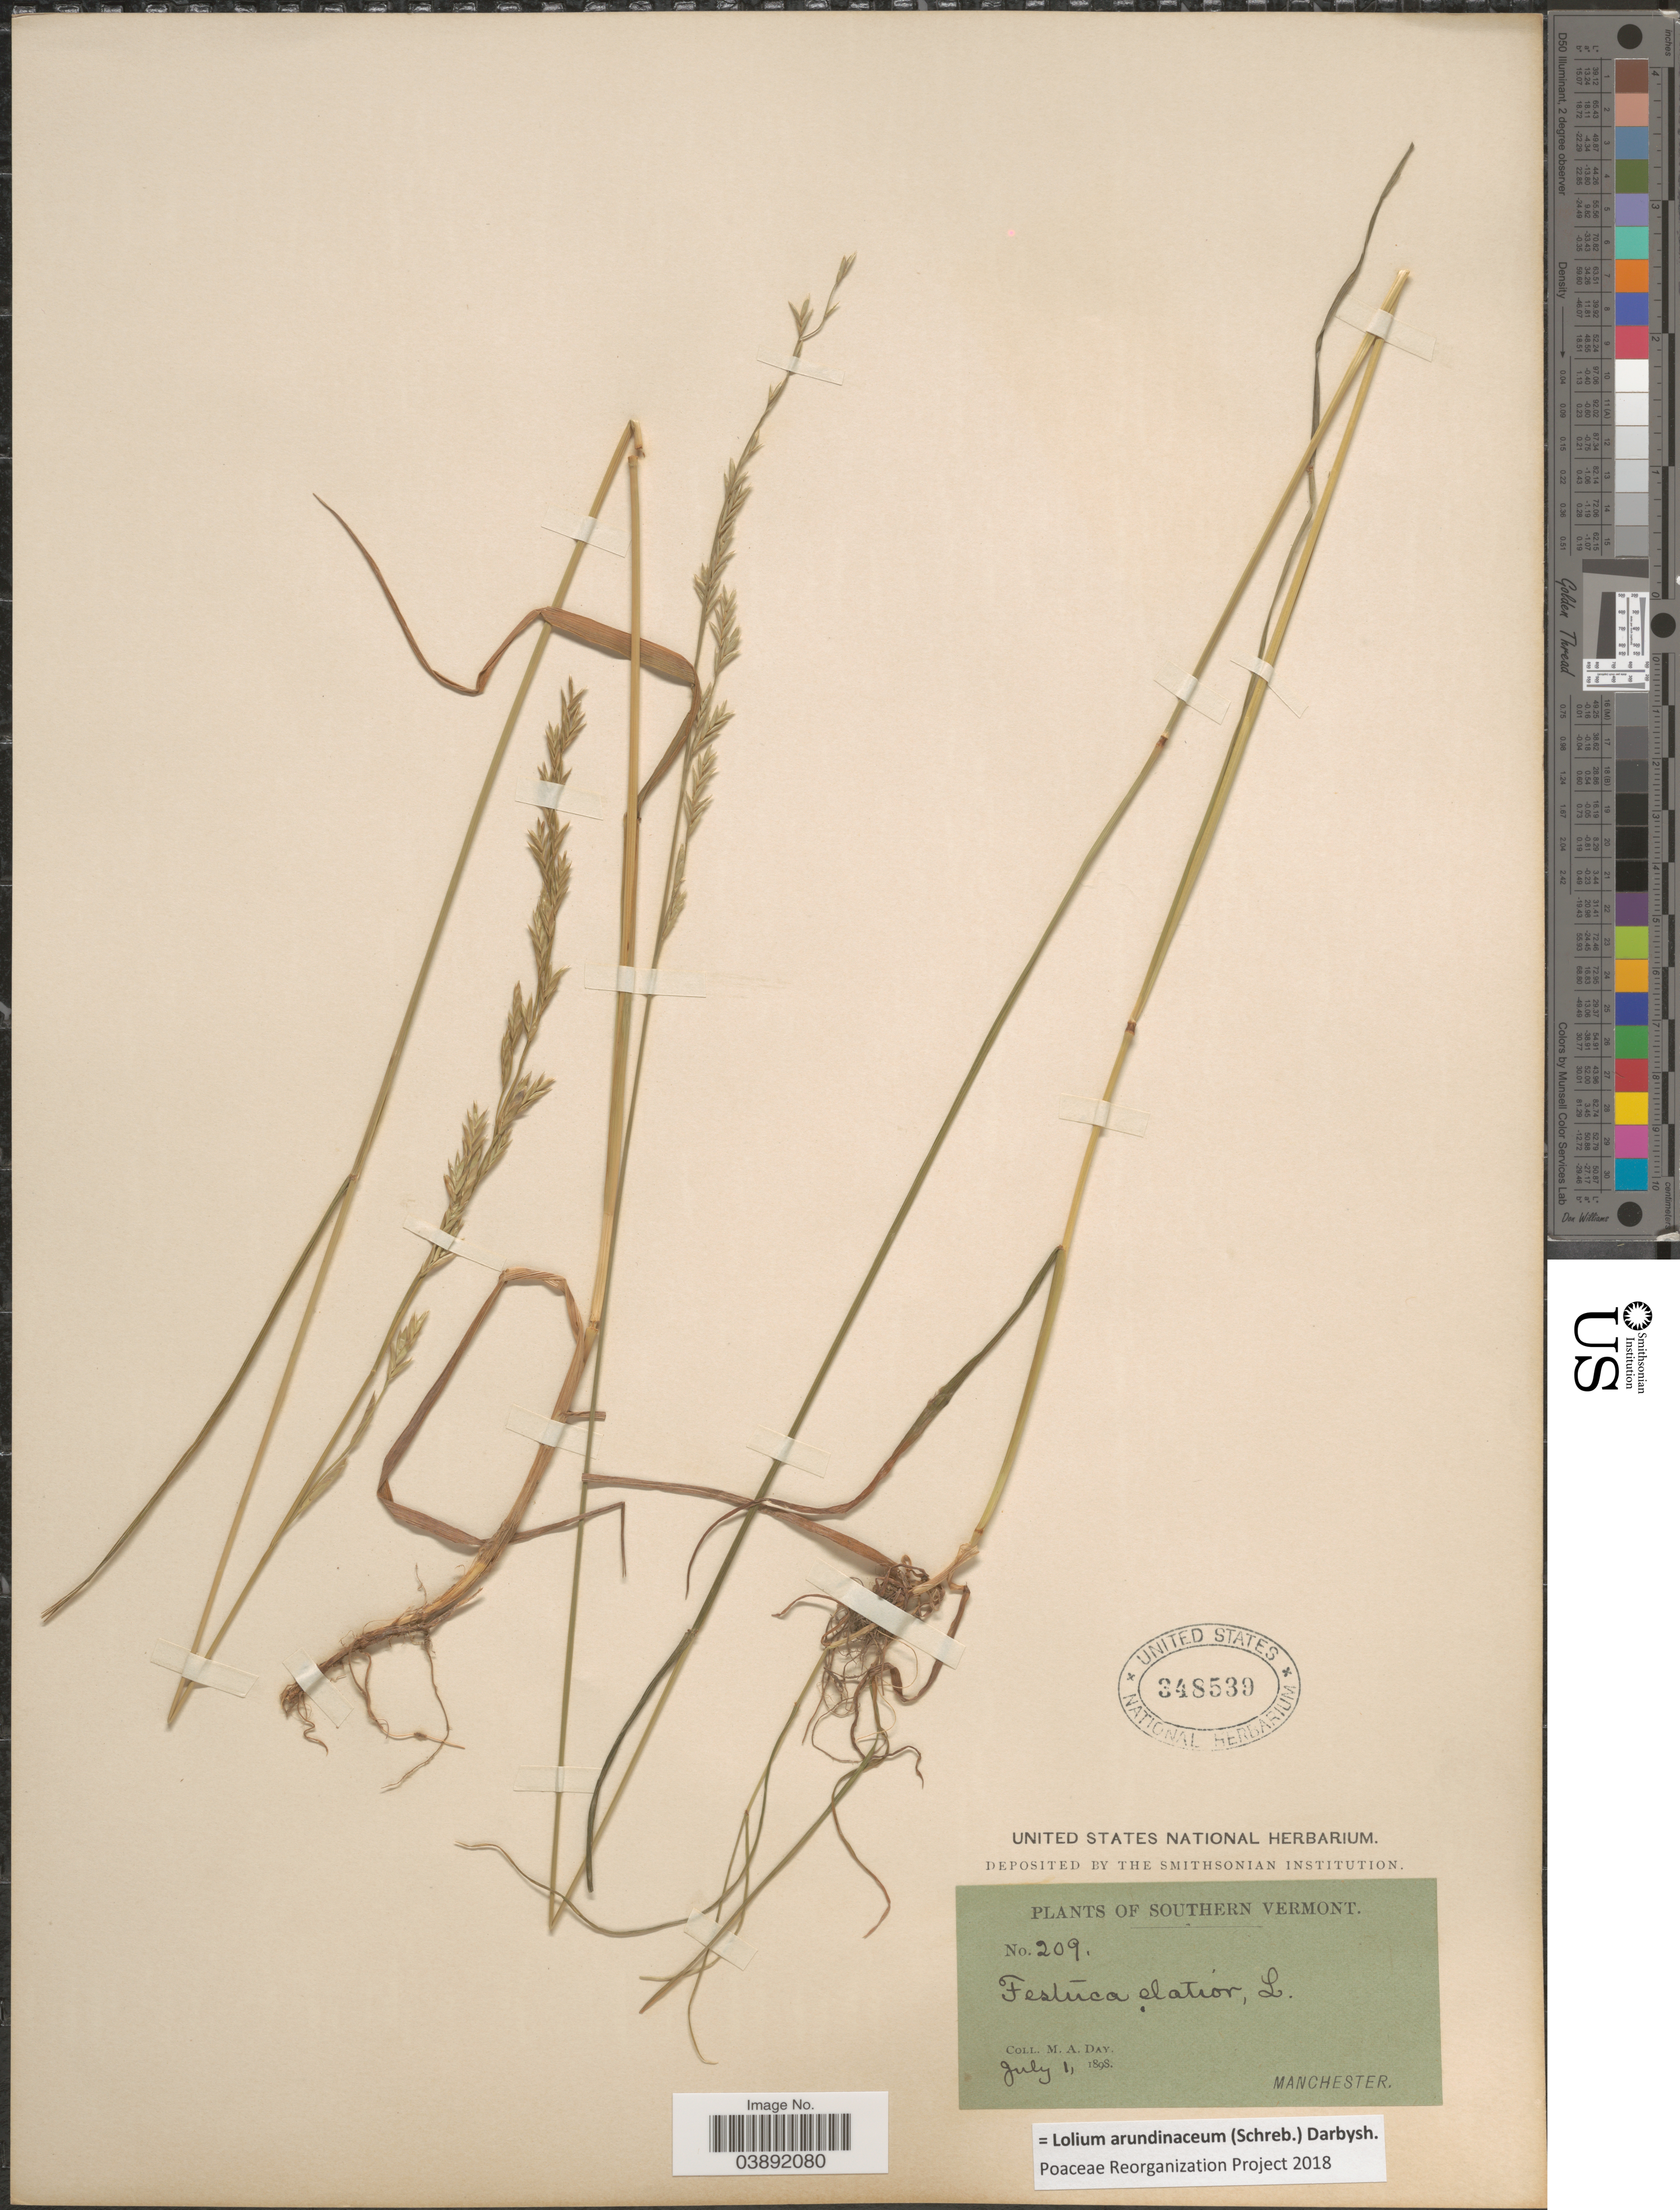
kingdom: Plantae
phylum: Tracheophyta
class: Liliopsida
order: Poales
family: Poaceae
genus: Lolium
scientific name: Lolium arundinaceum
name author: (Schreb.) Darbysh.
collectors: M. Day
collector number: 209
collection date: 1898-07-01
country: United States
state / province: Vermont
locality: Southern Vermont. Manchester.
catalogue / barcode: US 348539